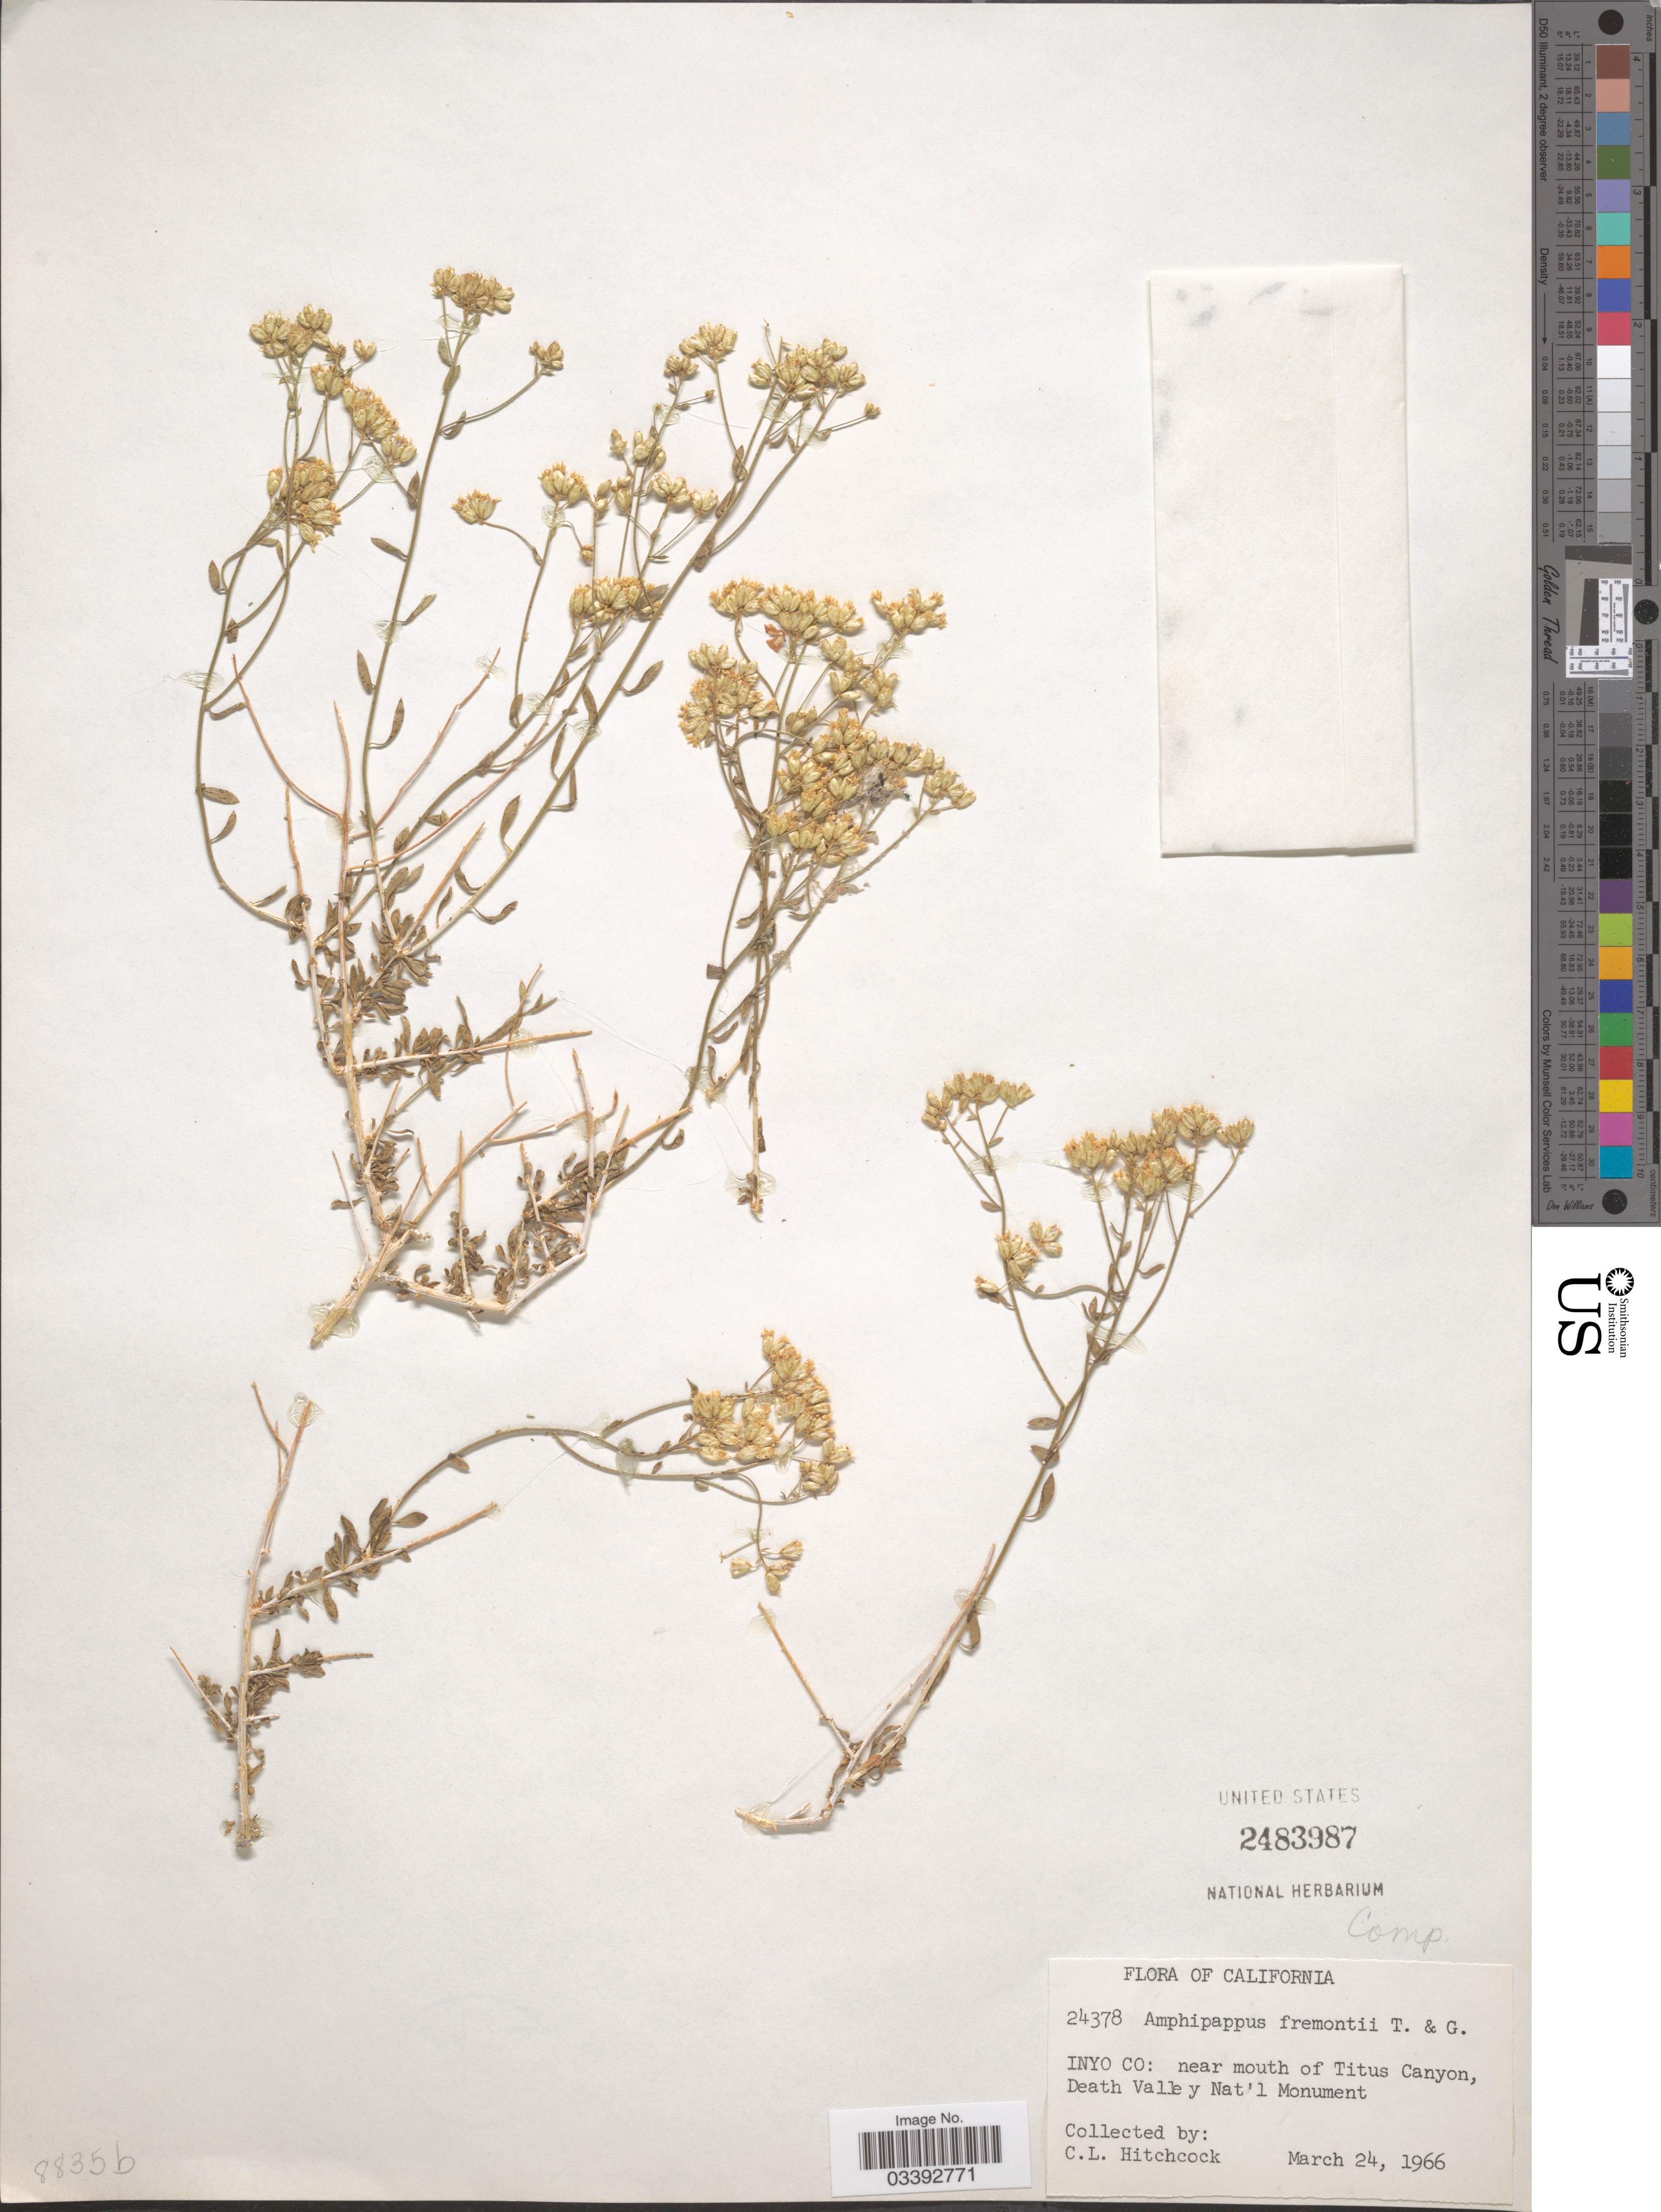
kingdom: Plantae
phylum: Tracheophyta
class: Magnoliopsida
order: Asterales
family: Asteraceae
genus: Amphipappus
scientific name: Amphipappus fremontii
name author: Torr. & A. Gray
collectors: C. L. Hitchcock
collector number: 24378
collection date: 1966-03-24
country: United States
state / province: California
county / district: Inyo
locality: Inyo Co: near mouth of Titus Canyon, Death Valley Nat'l Monument.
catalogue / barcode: US 2483987